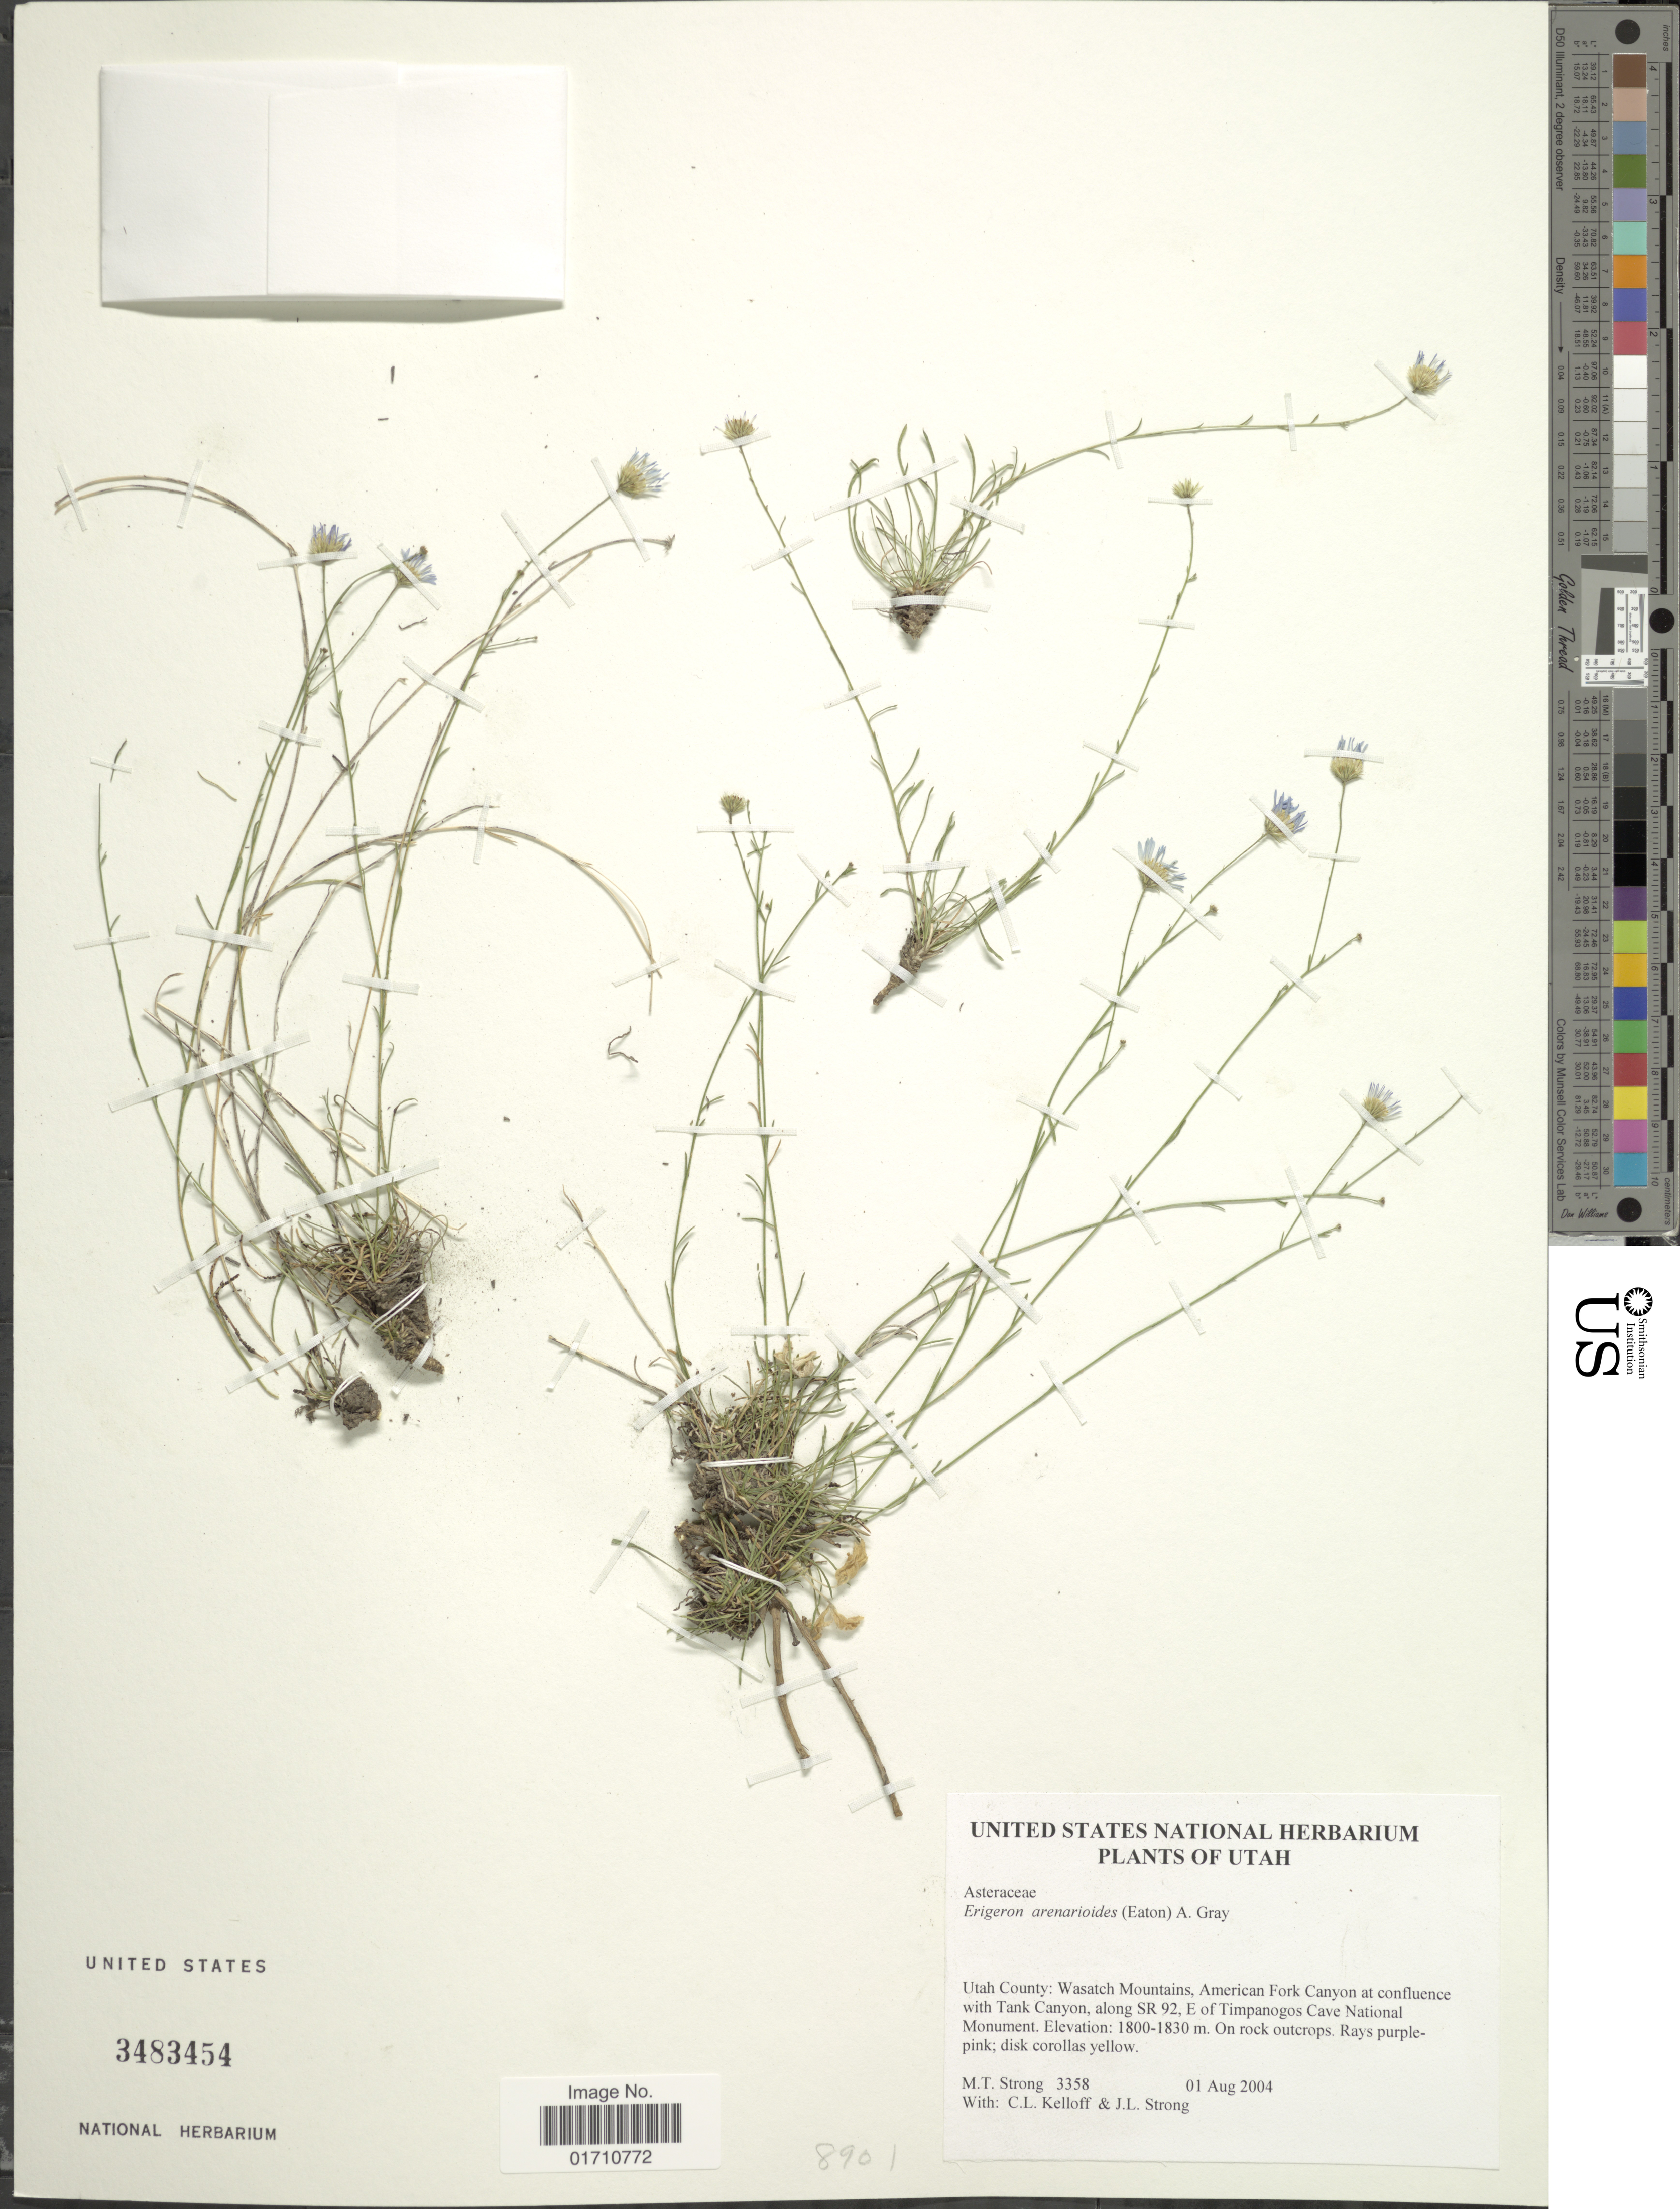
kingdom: Plantae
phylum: Tracheophyta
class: Magnoliopsida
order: Asterales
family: Asteraceae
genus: Erigeron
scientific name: Erigeron arenarioides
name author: (D.C. Eaton) Rydb.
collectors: M. T. Strong, C. L. Kelloff & J. L. Strong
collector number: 3358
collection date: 2004-08-01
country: United States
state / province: Utah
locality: Utah, Wasatch Mountain, American Fork Canyon at confluence with tank Canyon, along SR 92, E of Timpanogos Cave National Monument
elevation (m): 1800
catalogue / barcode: US 3483454